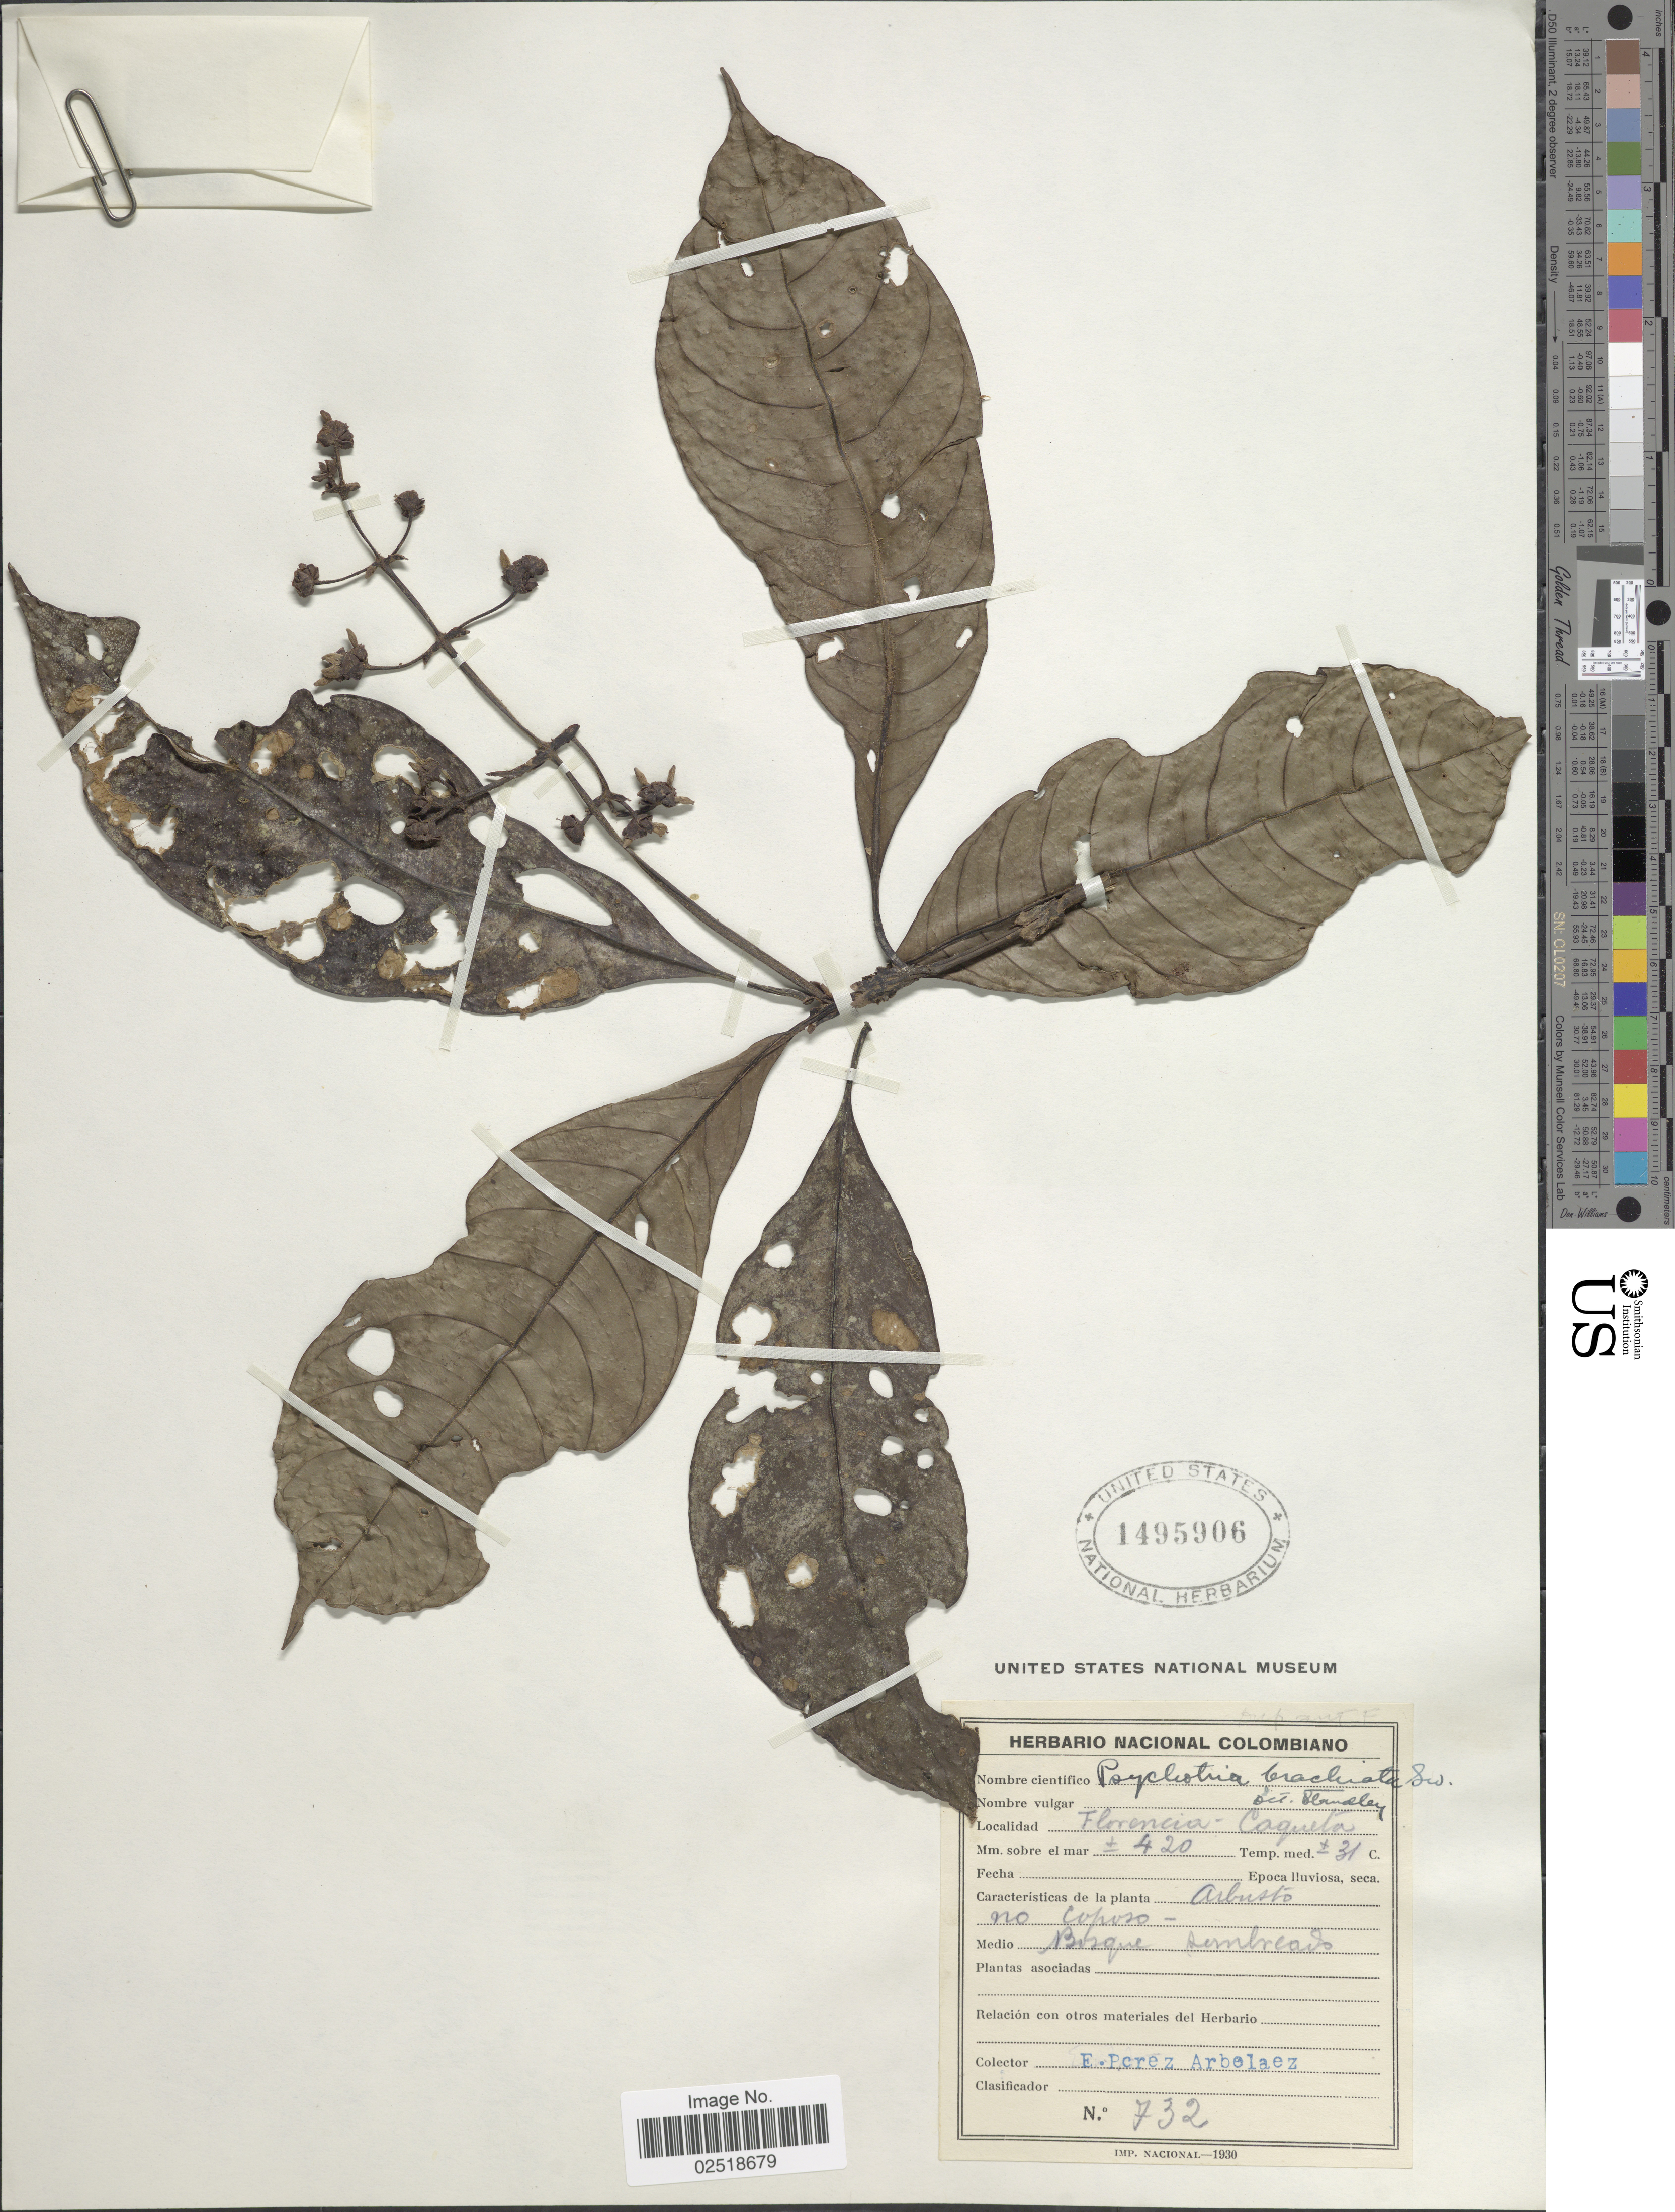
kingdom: Plantae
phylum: Tracheophyta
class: Magnoliopsida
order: Gentianales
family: Rubiaceae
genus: Psychotria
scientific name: Psychotria caerulea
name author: Ruiz & Pav.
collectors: E. Pérez Arbeláez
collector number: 732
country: Colombia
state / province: Caquetá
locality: Florencia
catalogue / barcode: US 1495906